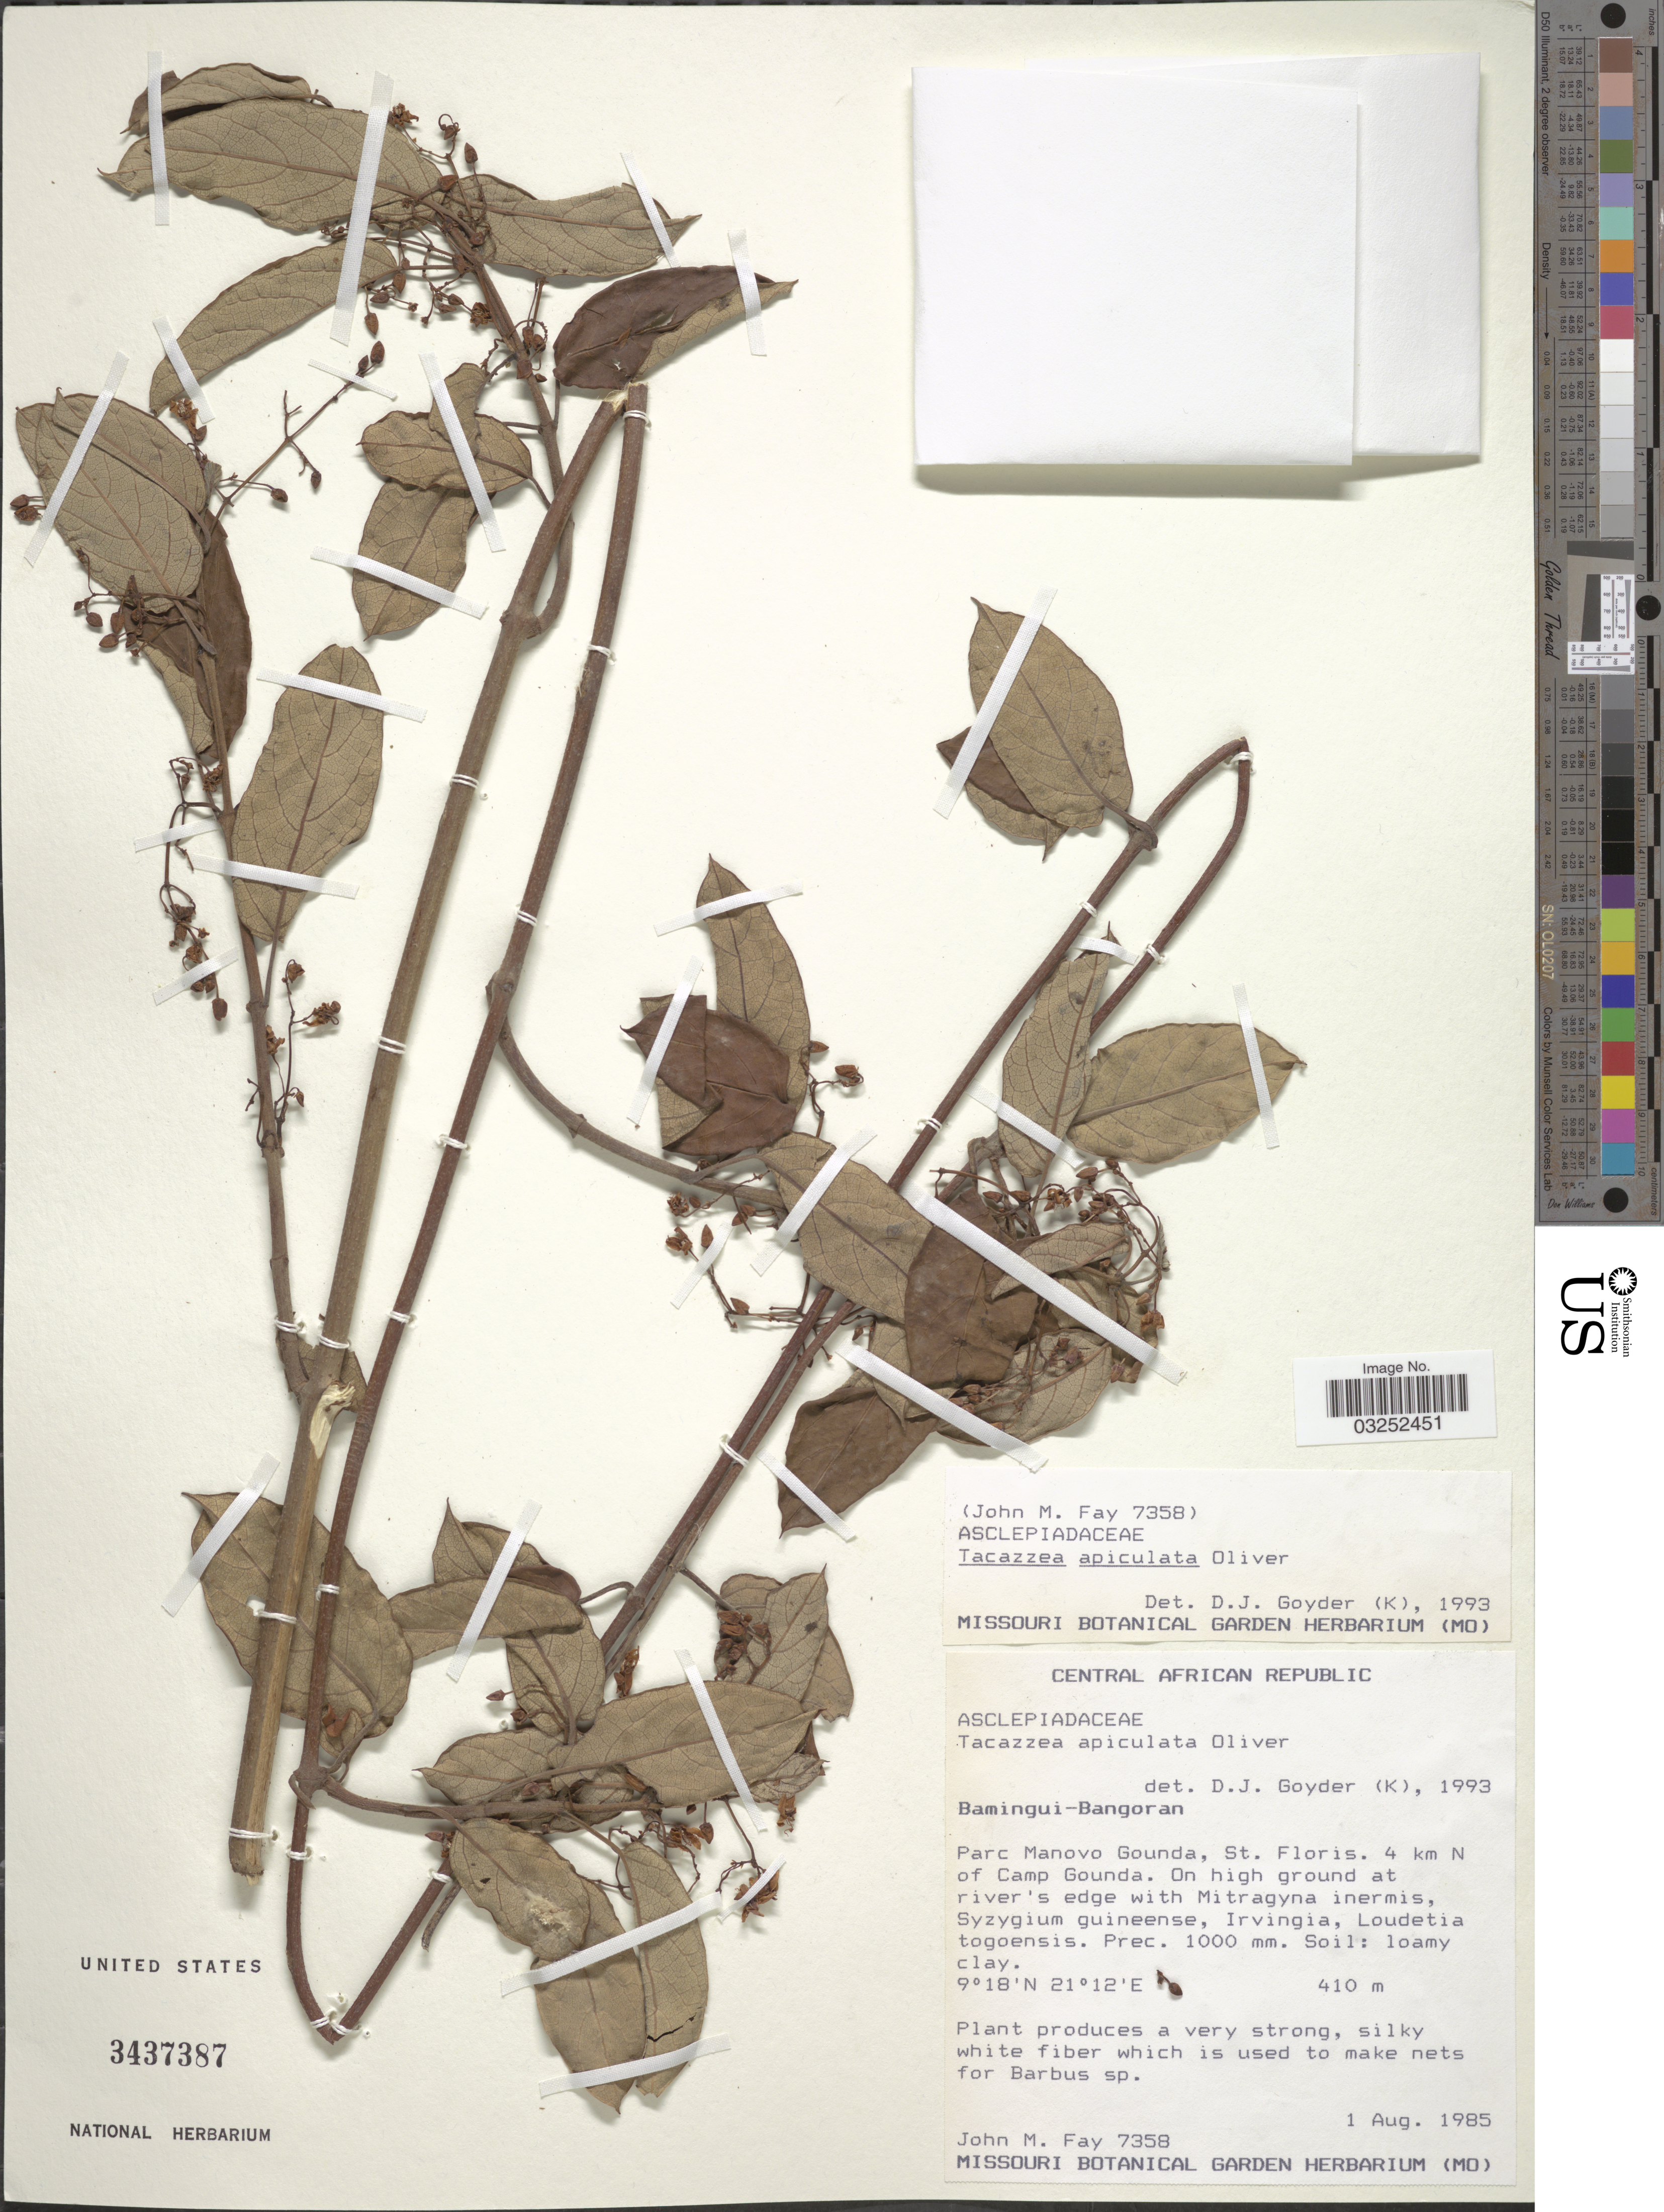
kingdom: Plantae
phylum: Tracheophyta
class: Magnoliopsida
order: Gentianales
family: Apocynaceae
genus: Tacazzea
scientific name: Tacazzea apiculata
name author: Oliv.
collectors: J. M. Fay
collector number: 7358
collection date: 1985-08-01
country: Central African Republic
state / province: Bamingui-Bangoran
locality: Parc Manovo Gounda, St. Floris. 4 km N of Camp Gounda.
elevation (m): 410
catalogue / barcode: US 3437387